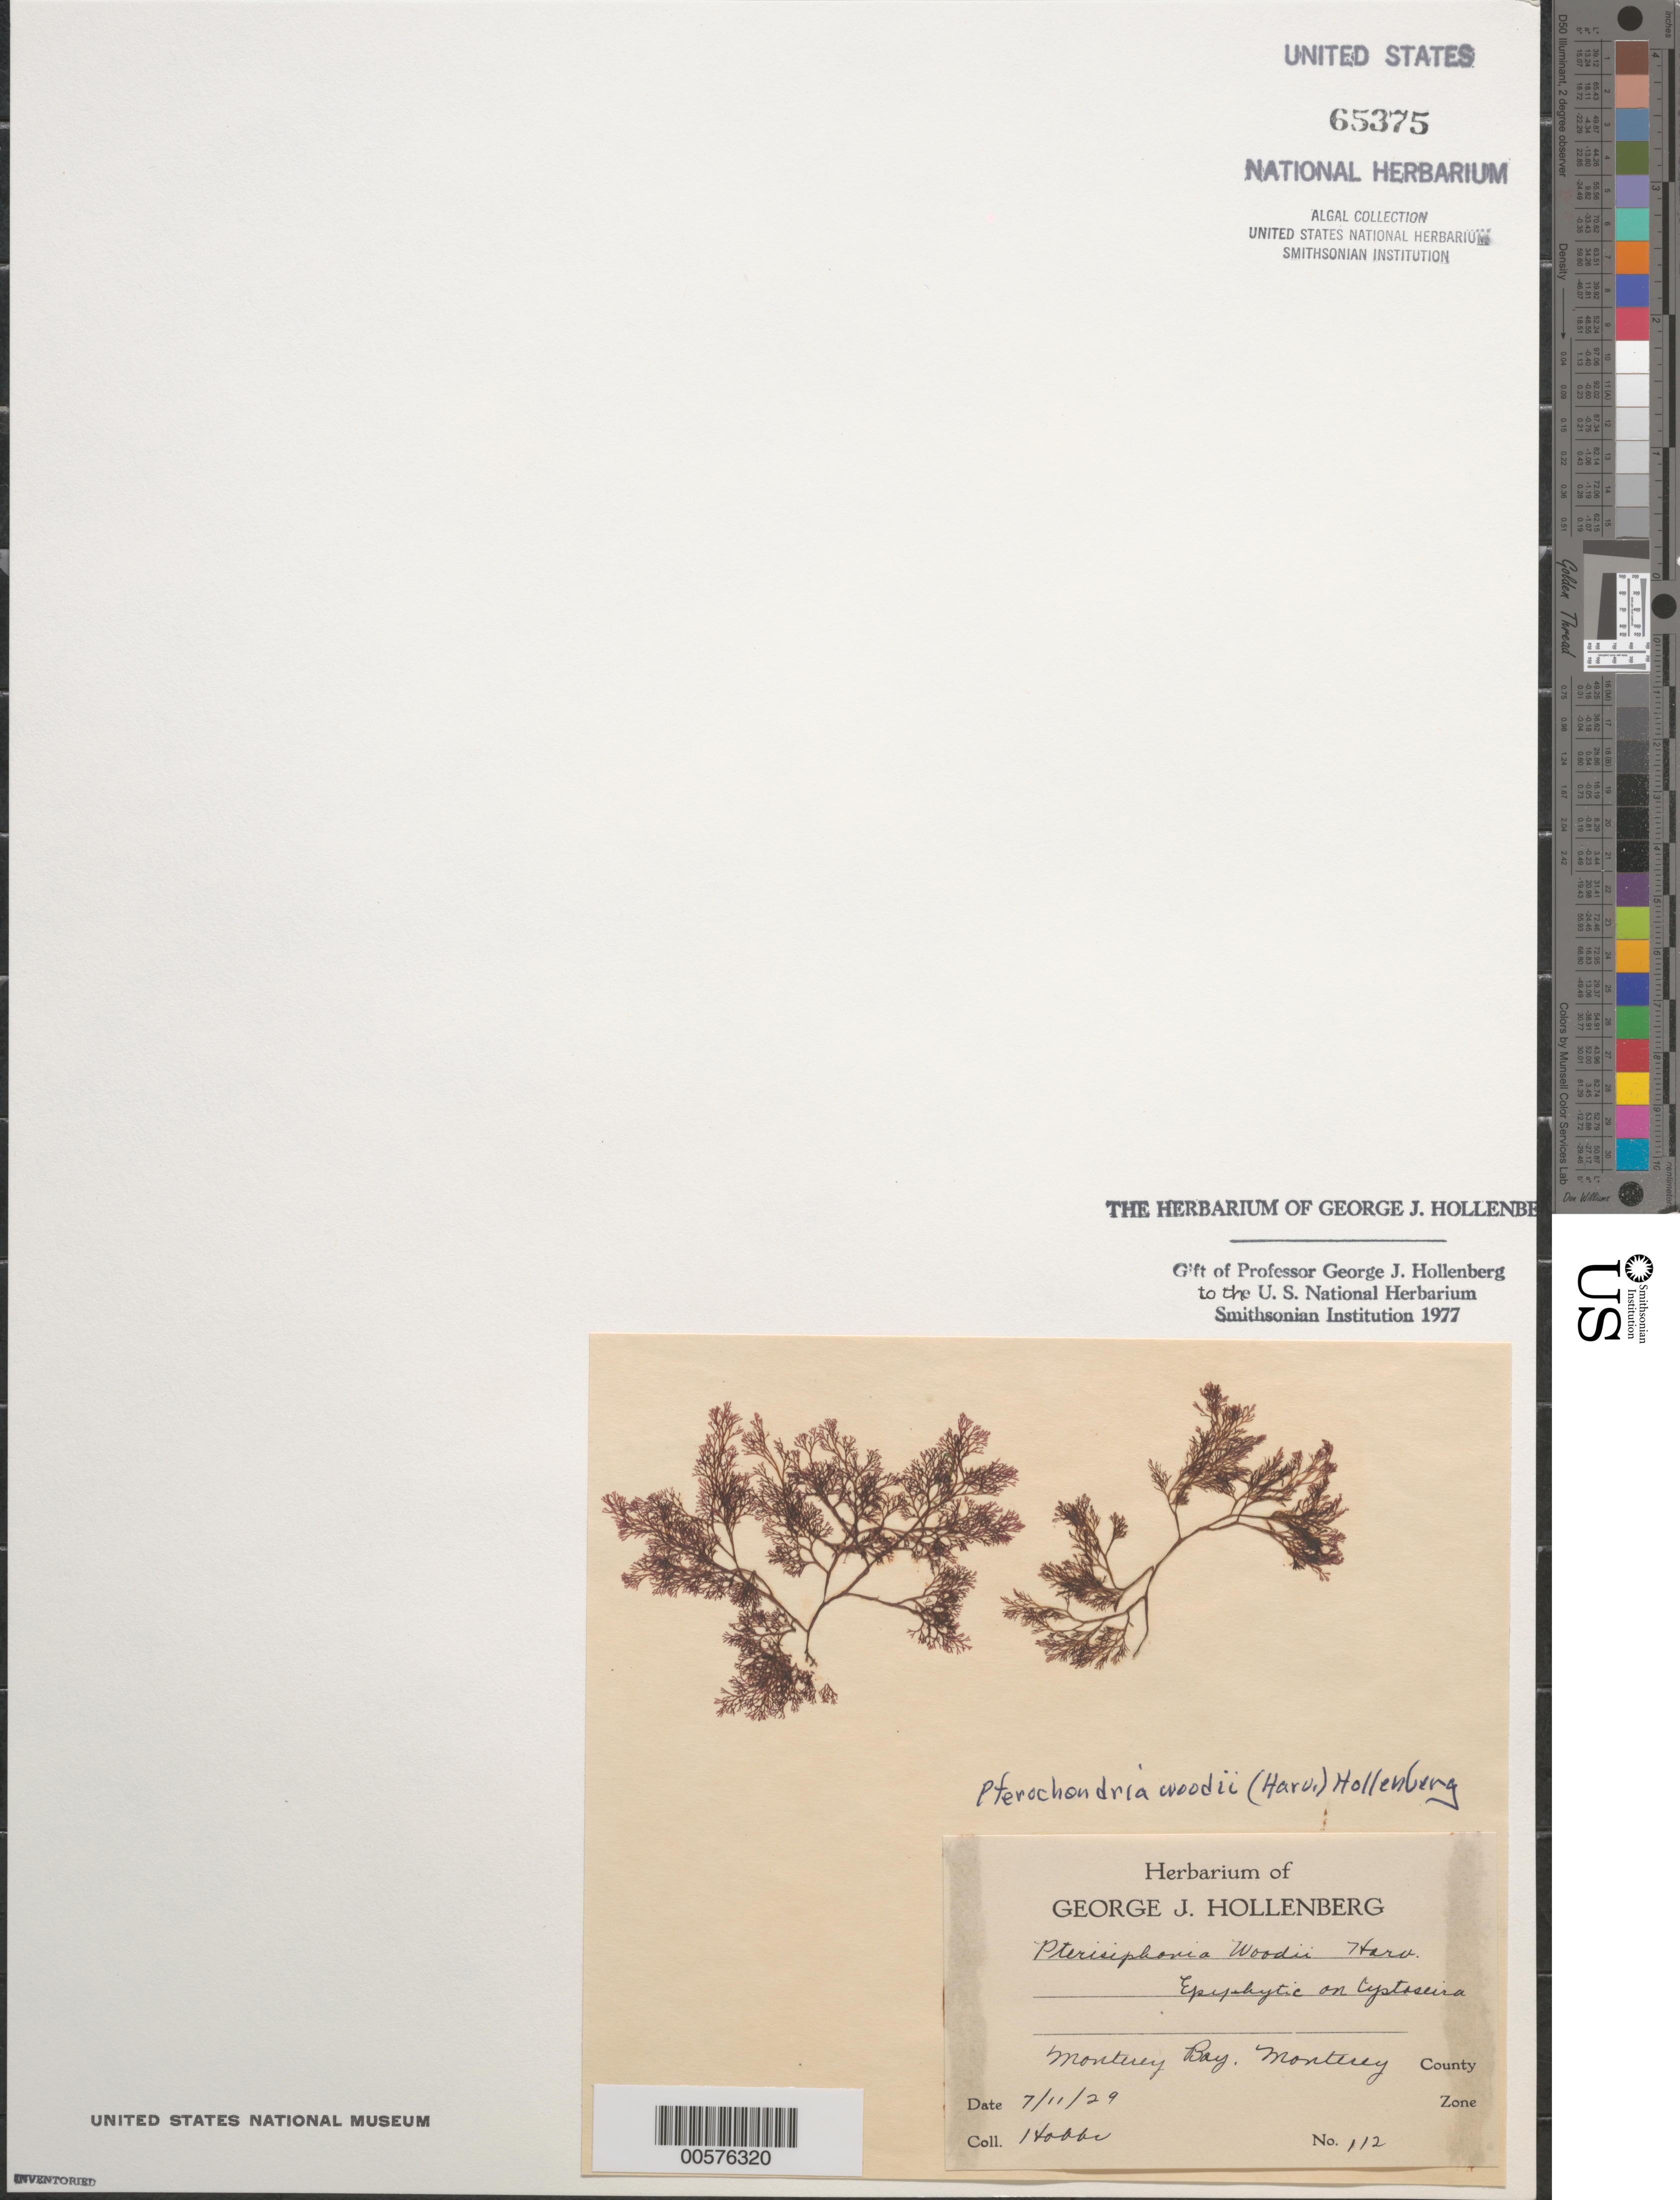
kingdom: Plantae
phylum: Rhodophyta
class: Florideophyceae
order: Ceramiales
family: Rhodomelaceae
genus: Pterochondria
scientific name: Pterochondria woodii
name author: (Harv.) Hollenb.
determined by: Hollenberg, George J.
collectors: -. Hobbs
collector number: GJH 112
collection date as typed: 11 Jul 1929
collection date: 1929-07-11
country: United States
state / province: California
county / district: Monterey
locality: Monterey Bay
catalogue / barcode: US 65375